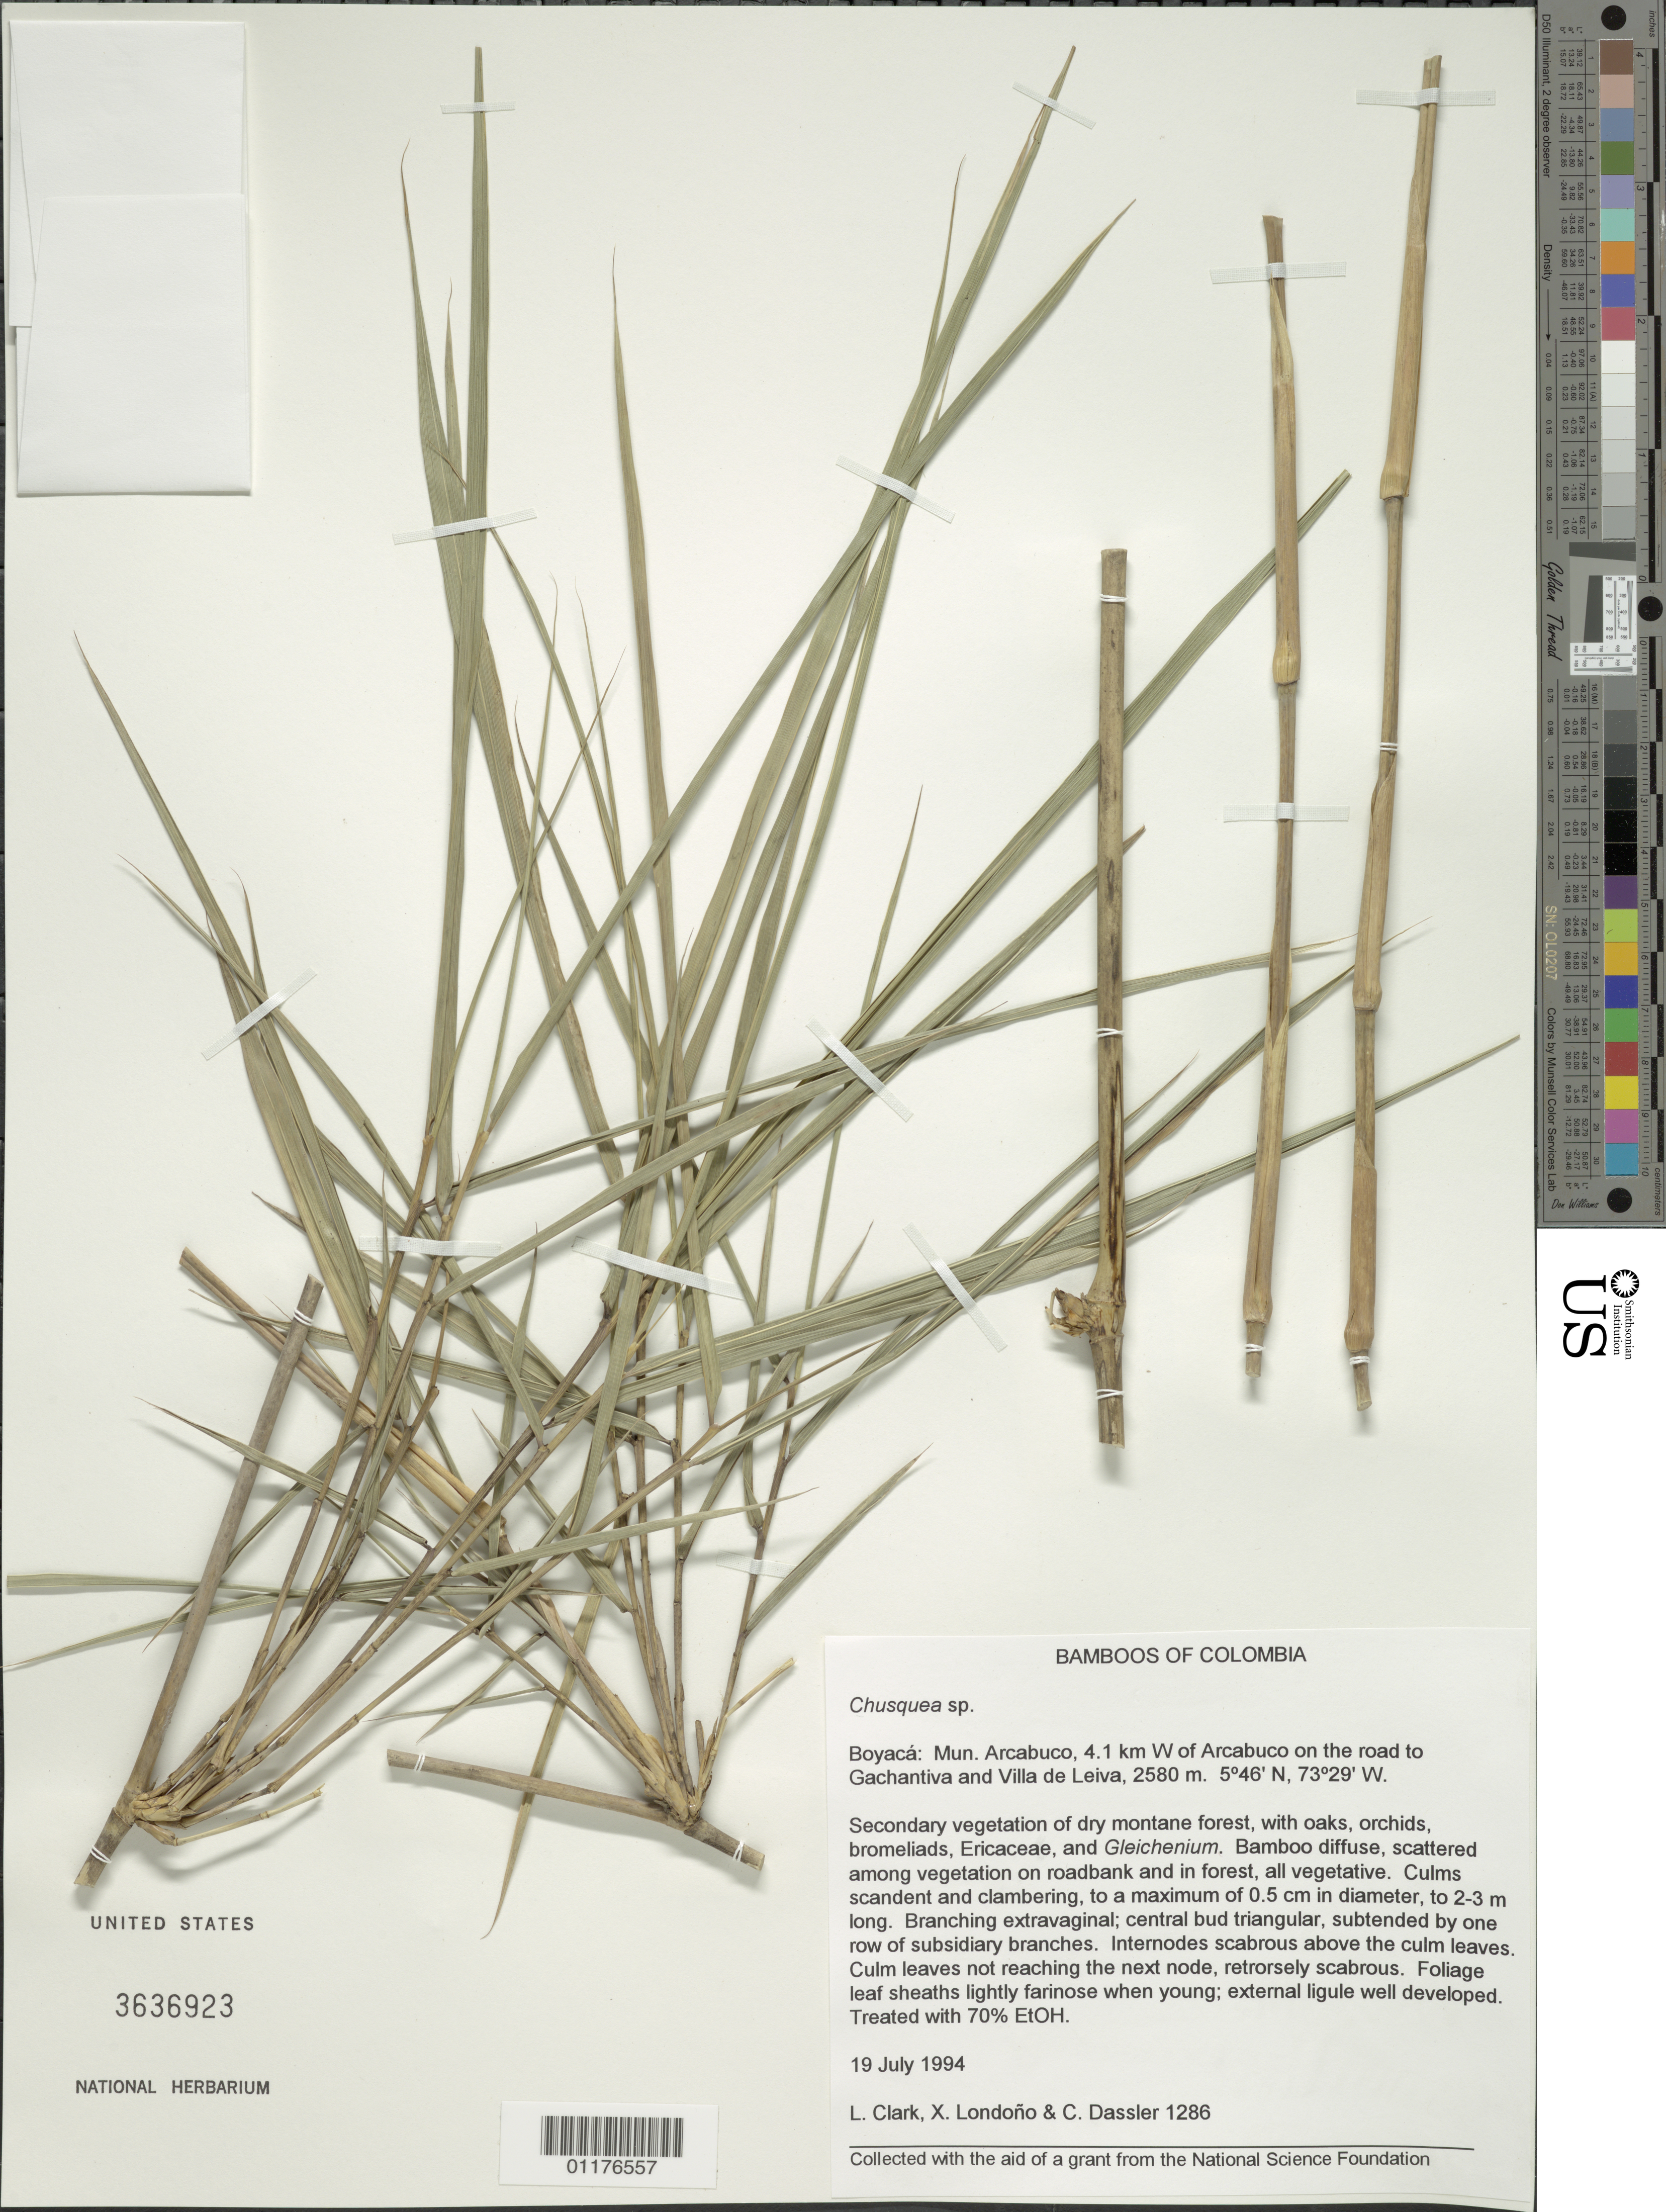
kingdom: Plantae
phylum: Tracheophyta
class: Liliopsida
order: Poales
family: Poaceae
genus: Chusquea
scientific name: Chusquea sp.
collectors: L. G. Clark, X. Londoño & C. Dassler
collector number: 1286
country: Colombia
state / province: Boyacá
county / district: Arcabuco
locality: W of Arcabuco on the road to Gachantiva and Villa de Leiva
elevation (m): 2580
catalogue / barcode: US 3636923